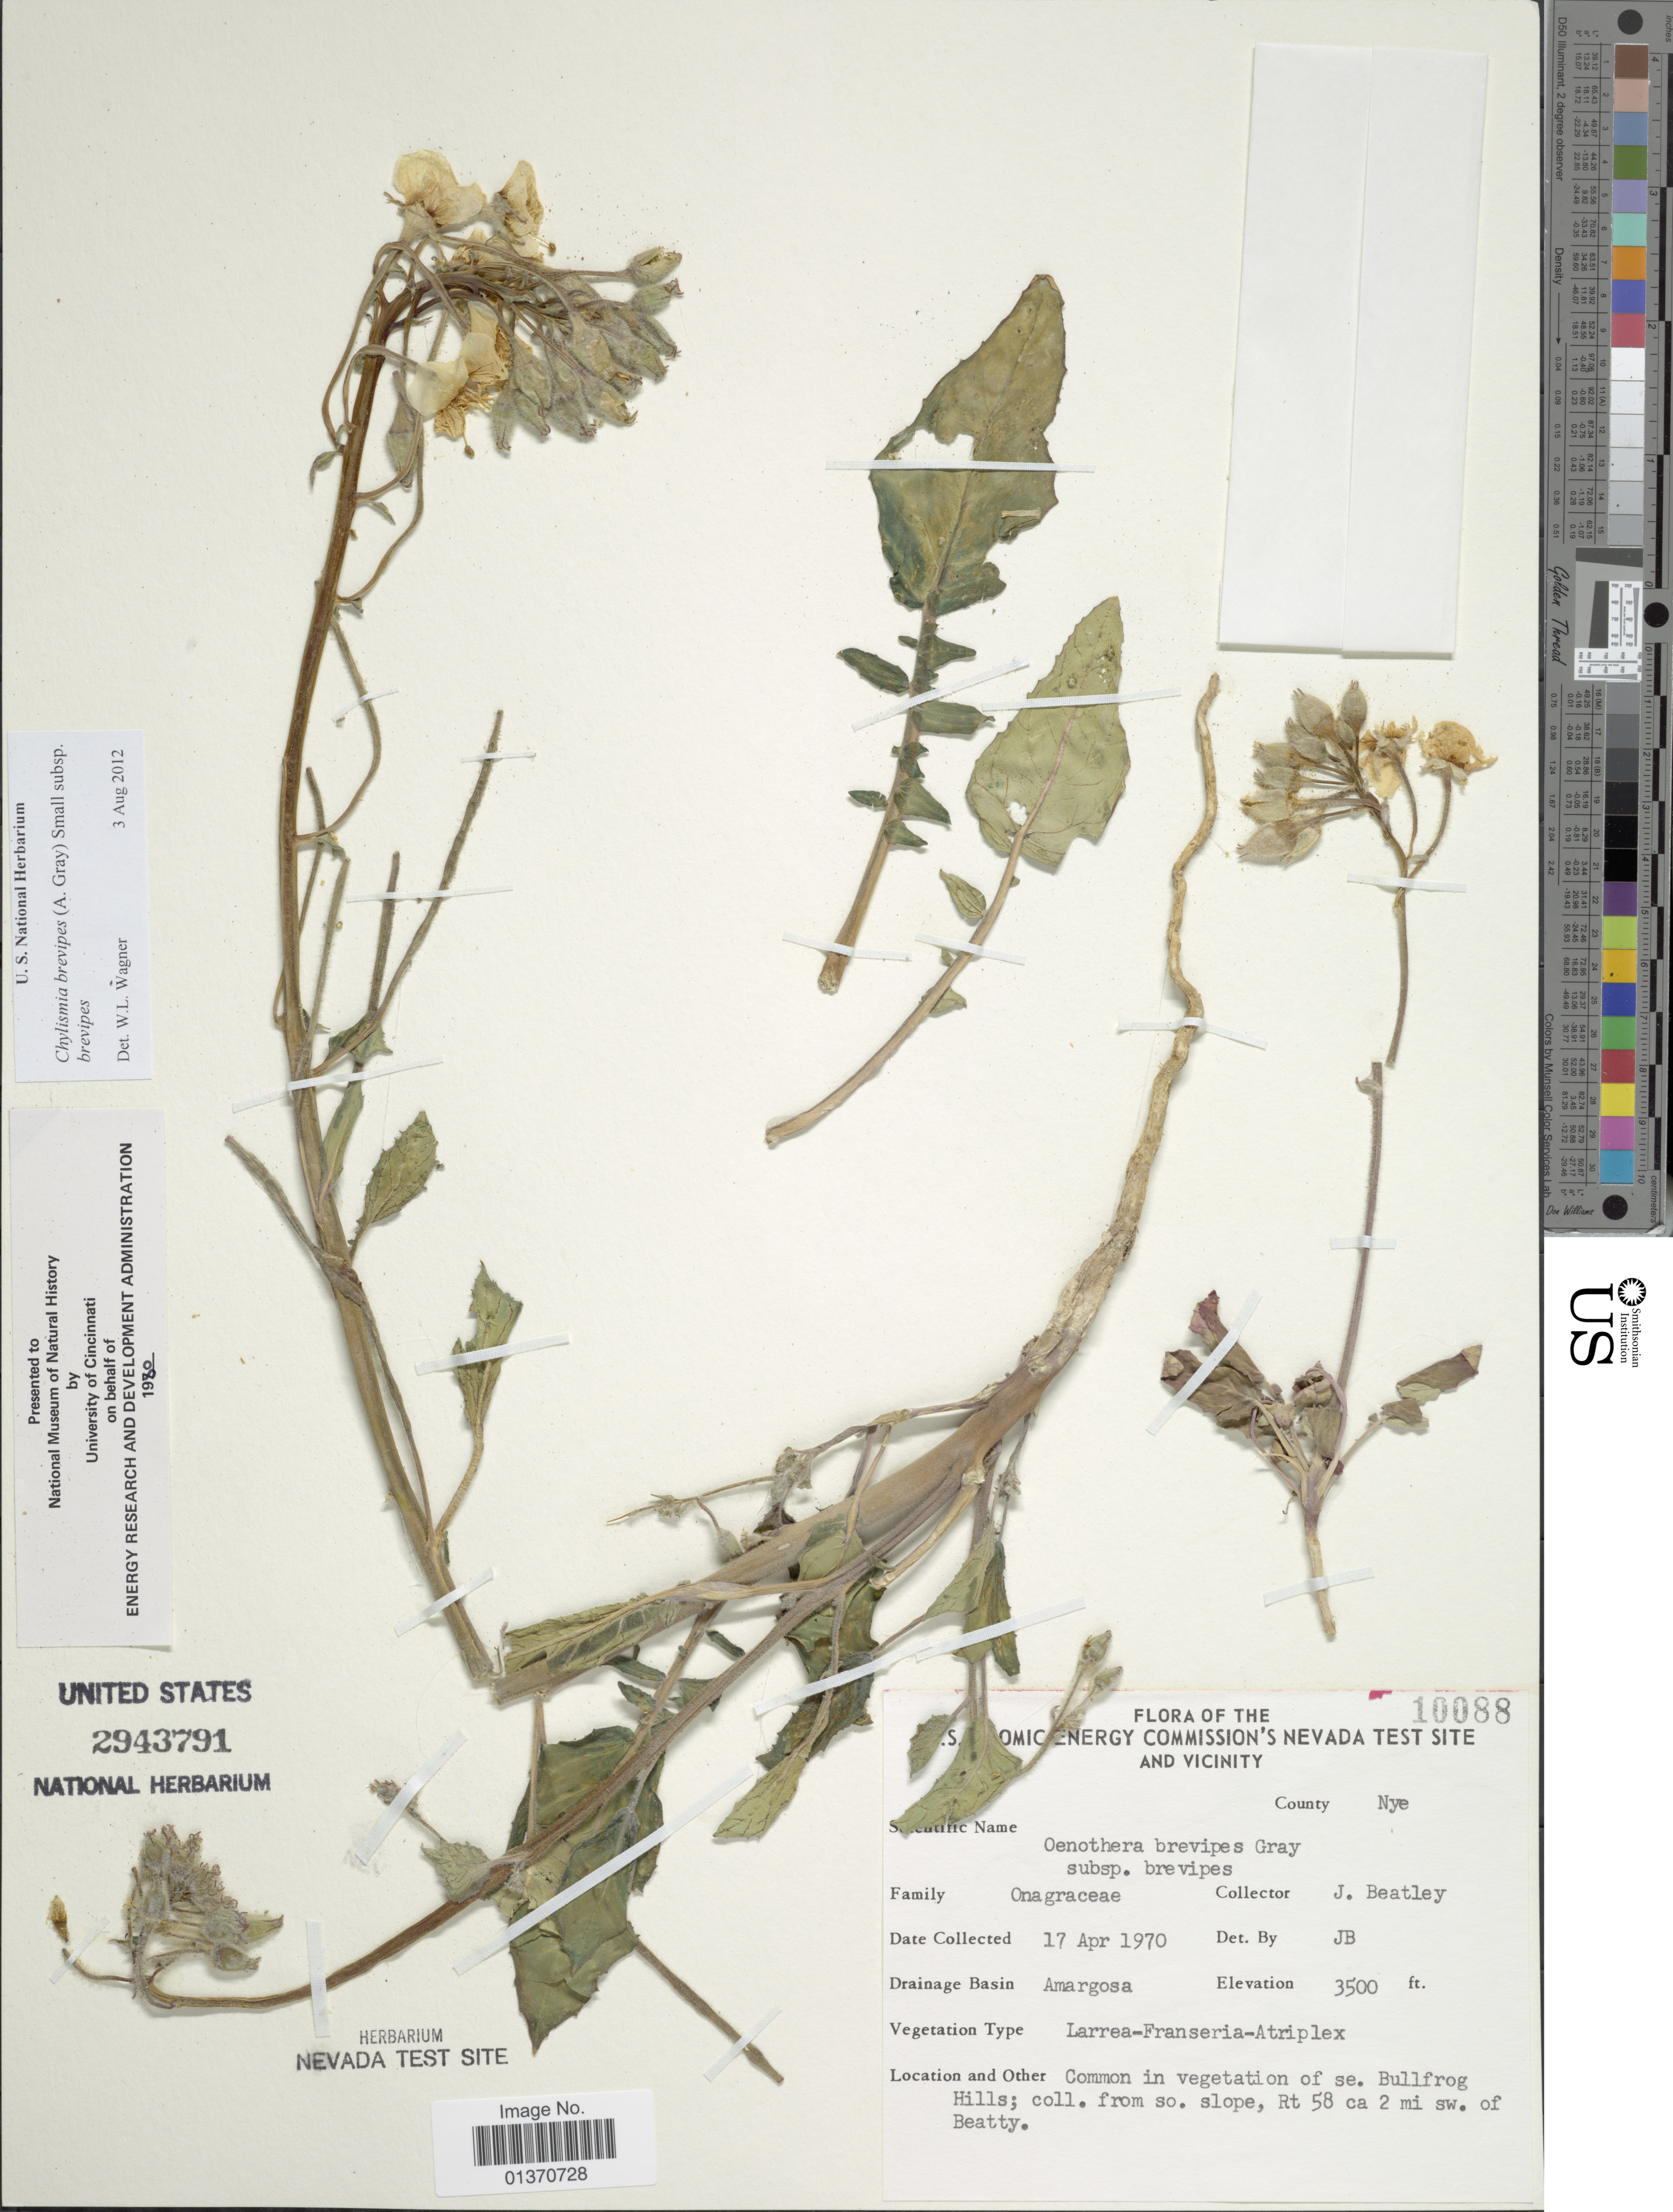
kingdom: Plantae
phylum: Tracheophyta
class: Magnoliopsida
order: Myrtales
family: Onagraceae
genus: Chylismia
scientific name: Chylismia brevipes subsp. brevipes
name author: (A. Gray) Small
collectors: J. C. Beatley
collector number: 10088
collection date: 1970-04-17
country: United States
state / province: Nevada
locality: U. S. Atomic Energy Commission's Nevada Test Site and Vicinity, County Nye, Amargosa, se. Bullfrog Hills; coll. from so. slope, Rt 58 ca 2 mi sw. of Beatty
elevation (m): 1067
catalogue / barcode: US 2943791